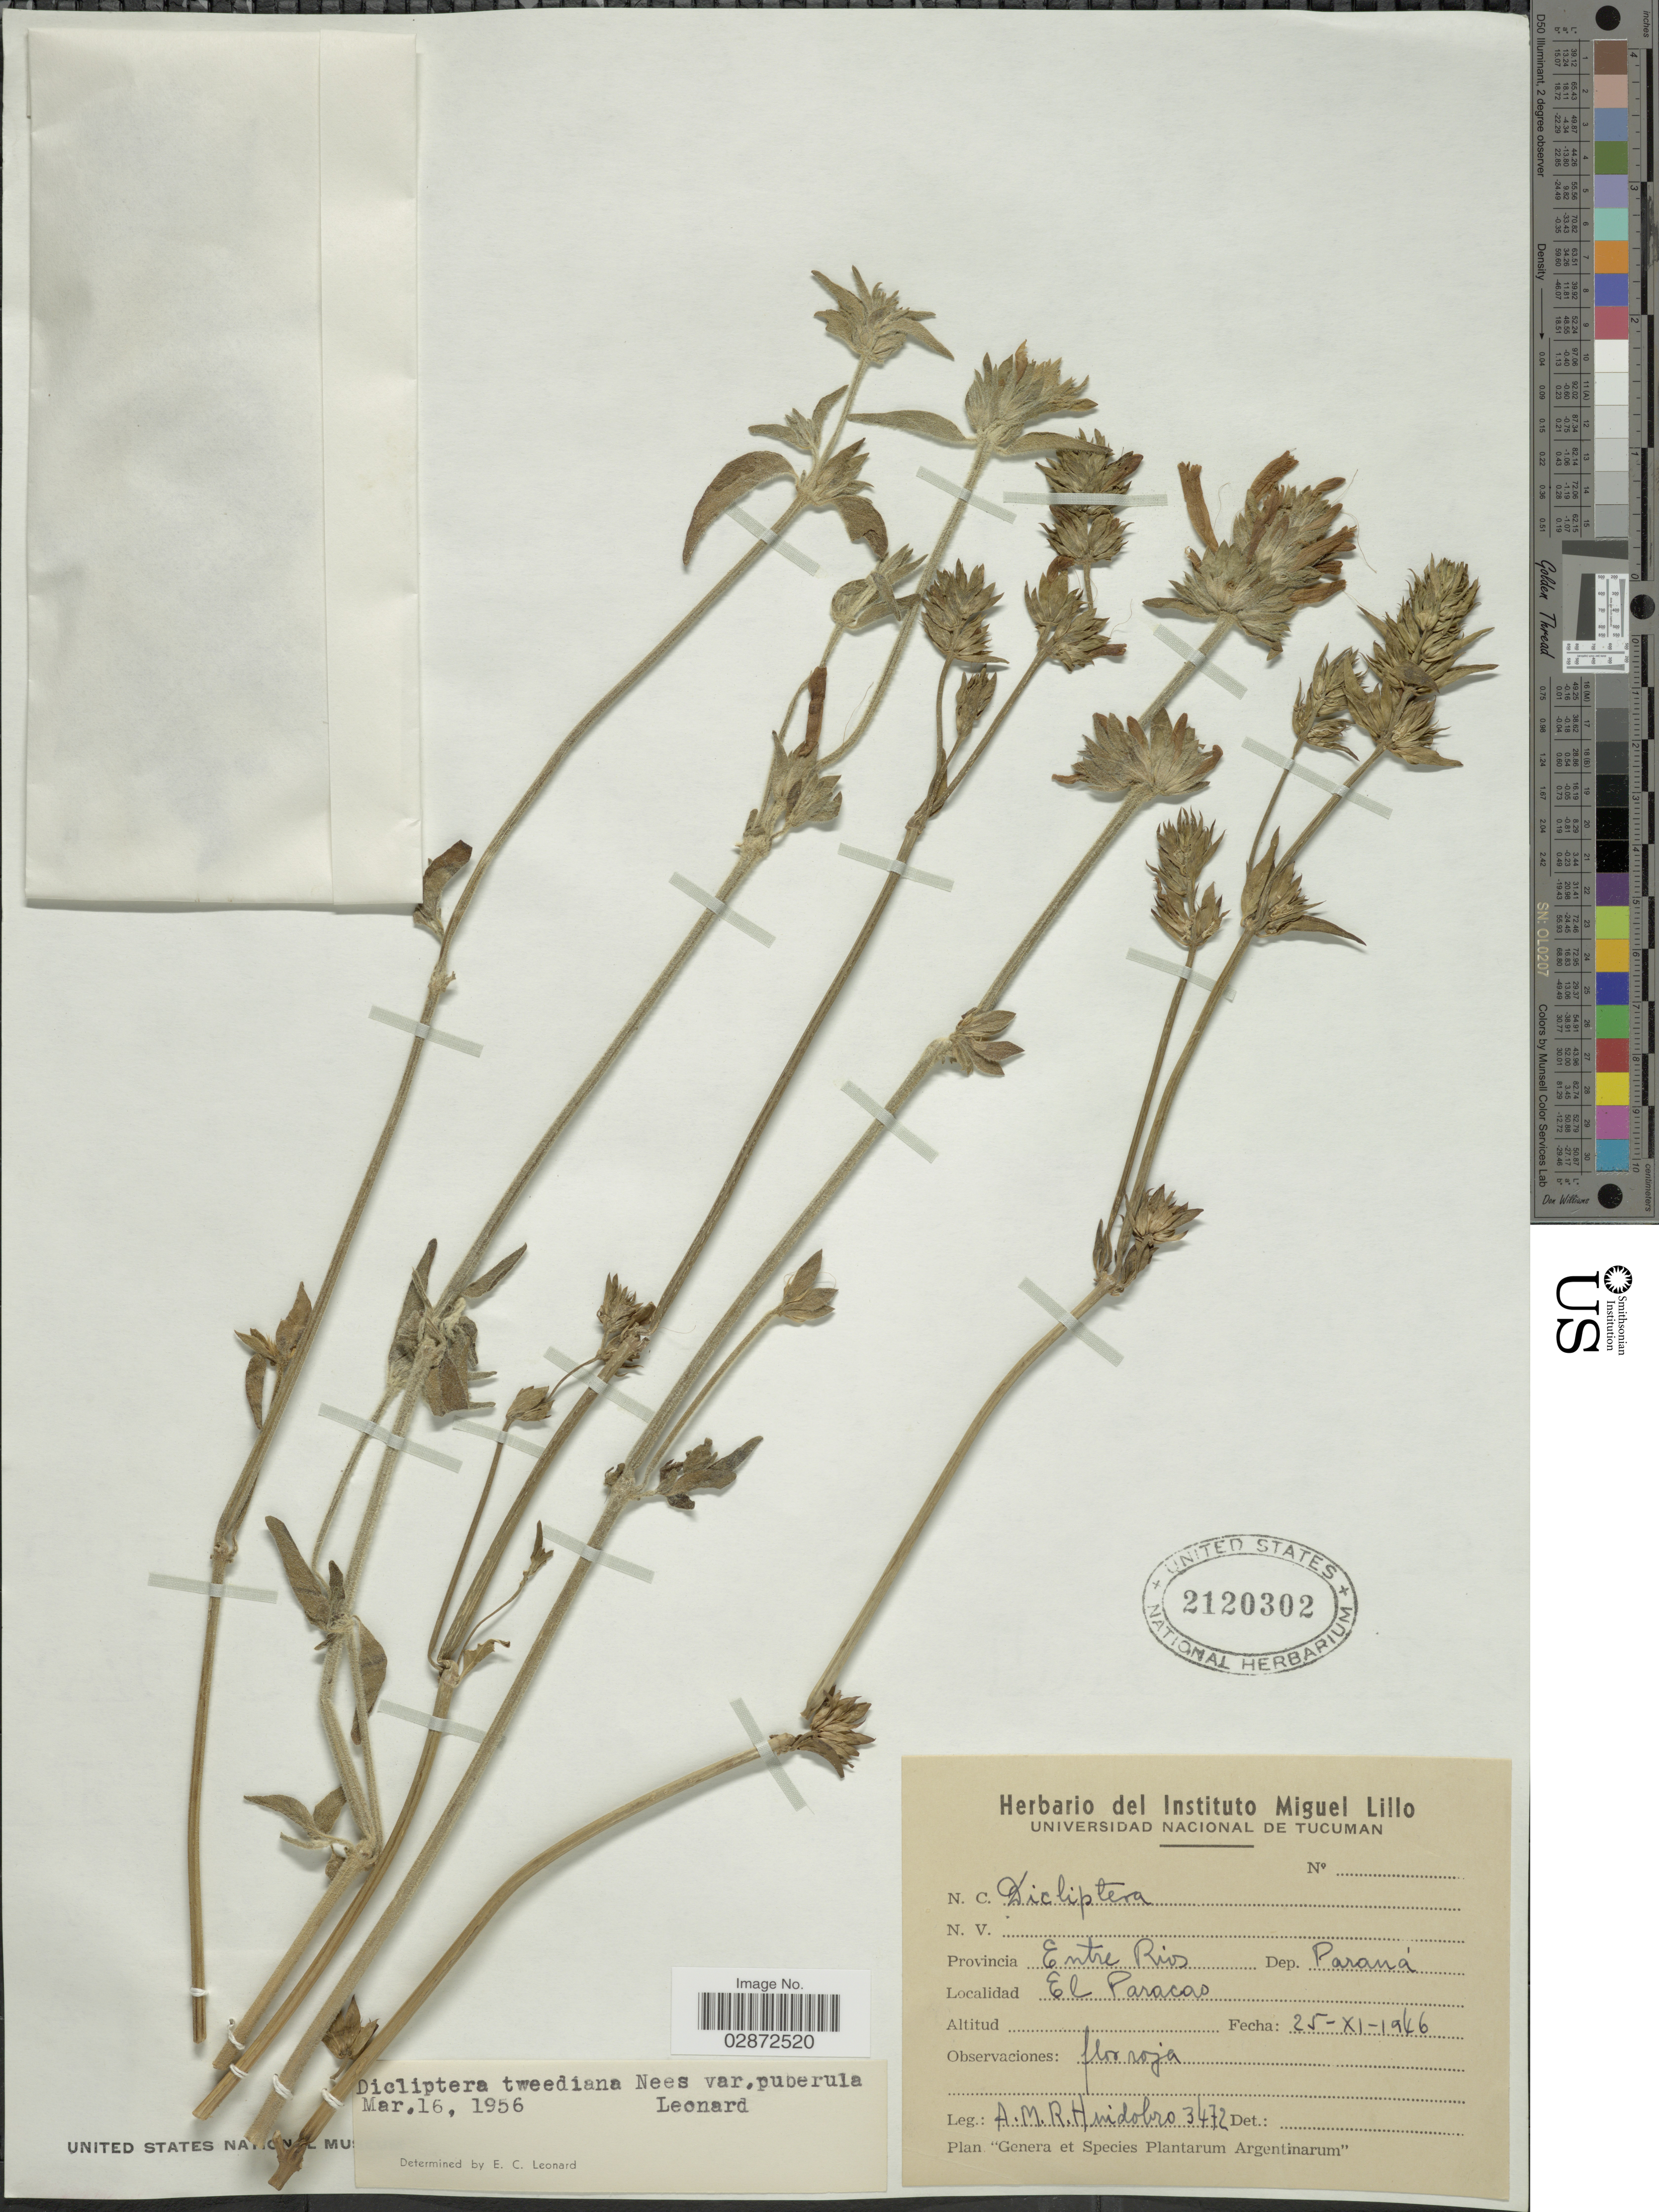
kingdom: Plantae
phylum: Tracheophyta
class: Magnoliopsida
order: Lamiales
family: Acanthaceae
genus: Dicliptera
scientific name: Dicliptera squarrosa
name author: Nees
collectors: A. M. R. Huidobro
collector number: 3472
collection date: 1946-11-25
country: Argentina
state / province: Entre Rios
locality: Provincia Entre Rios. Dep. Paraná. El Paracas.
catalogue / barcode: US 2120302